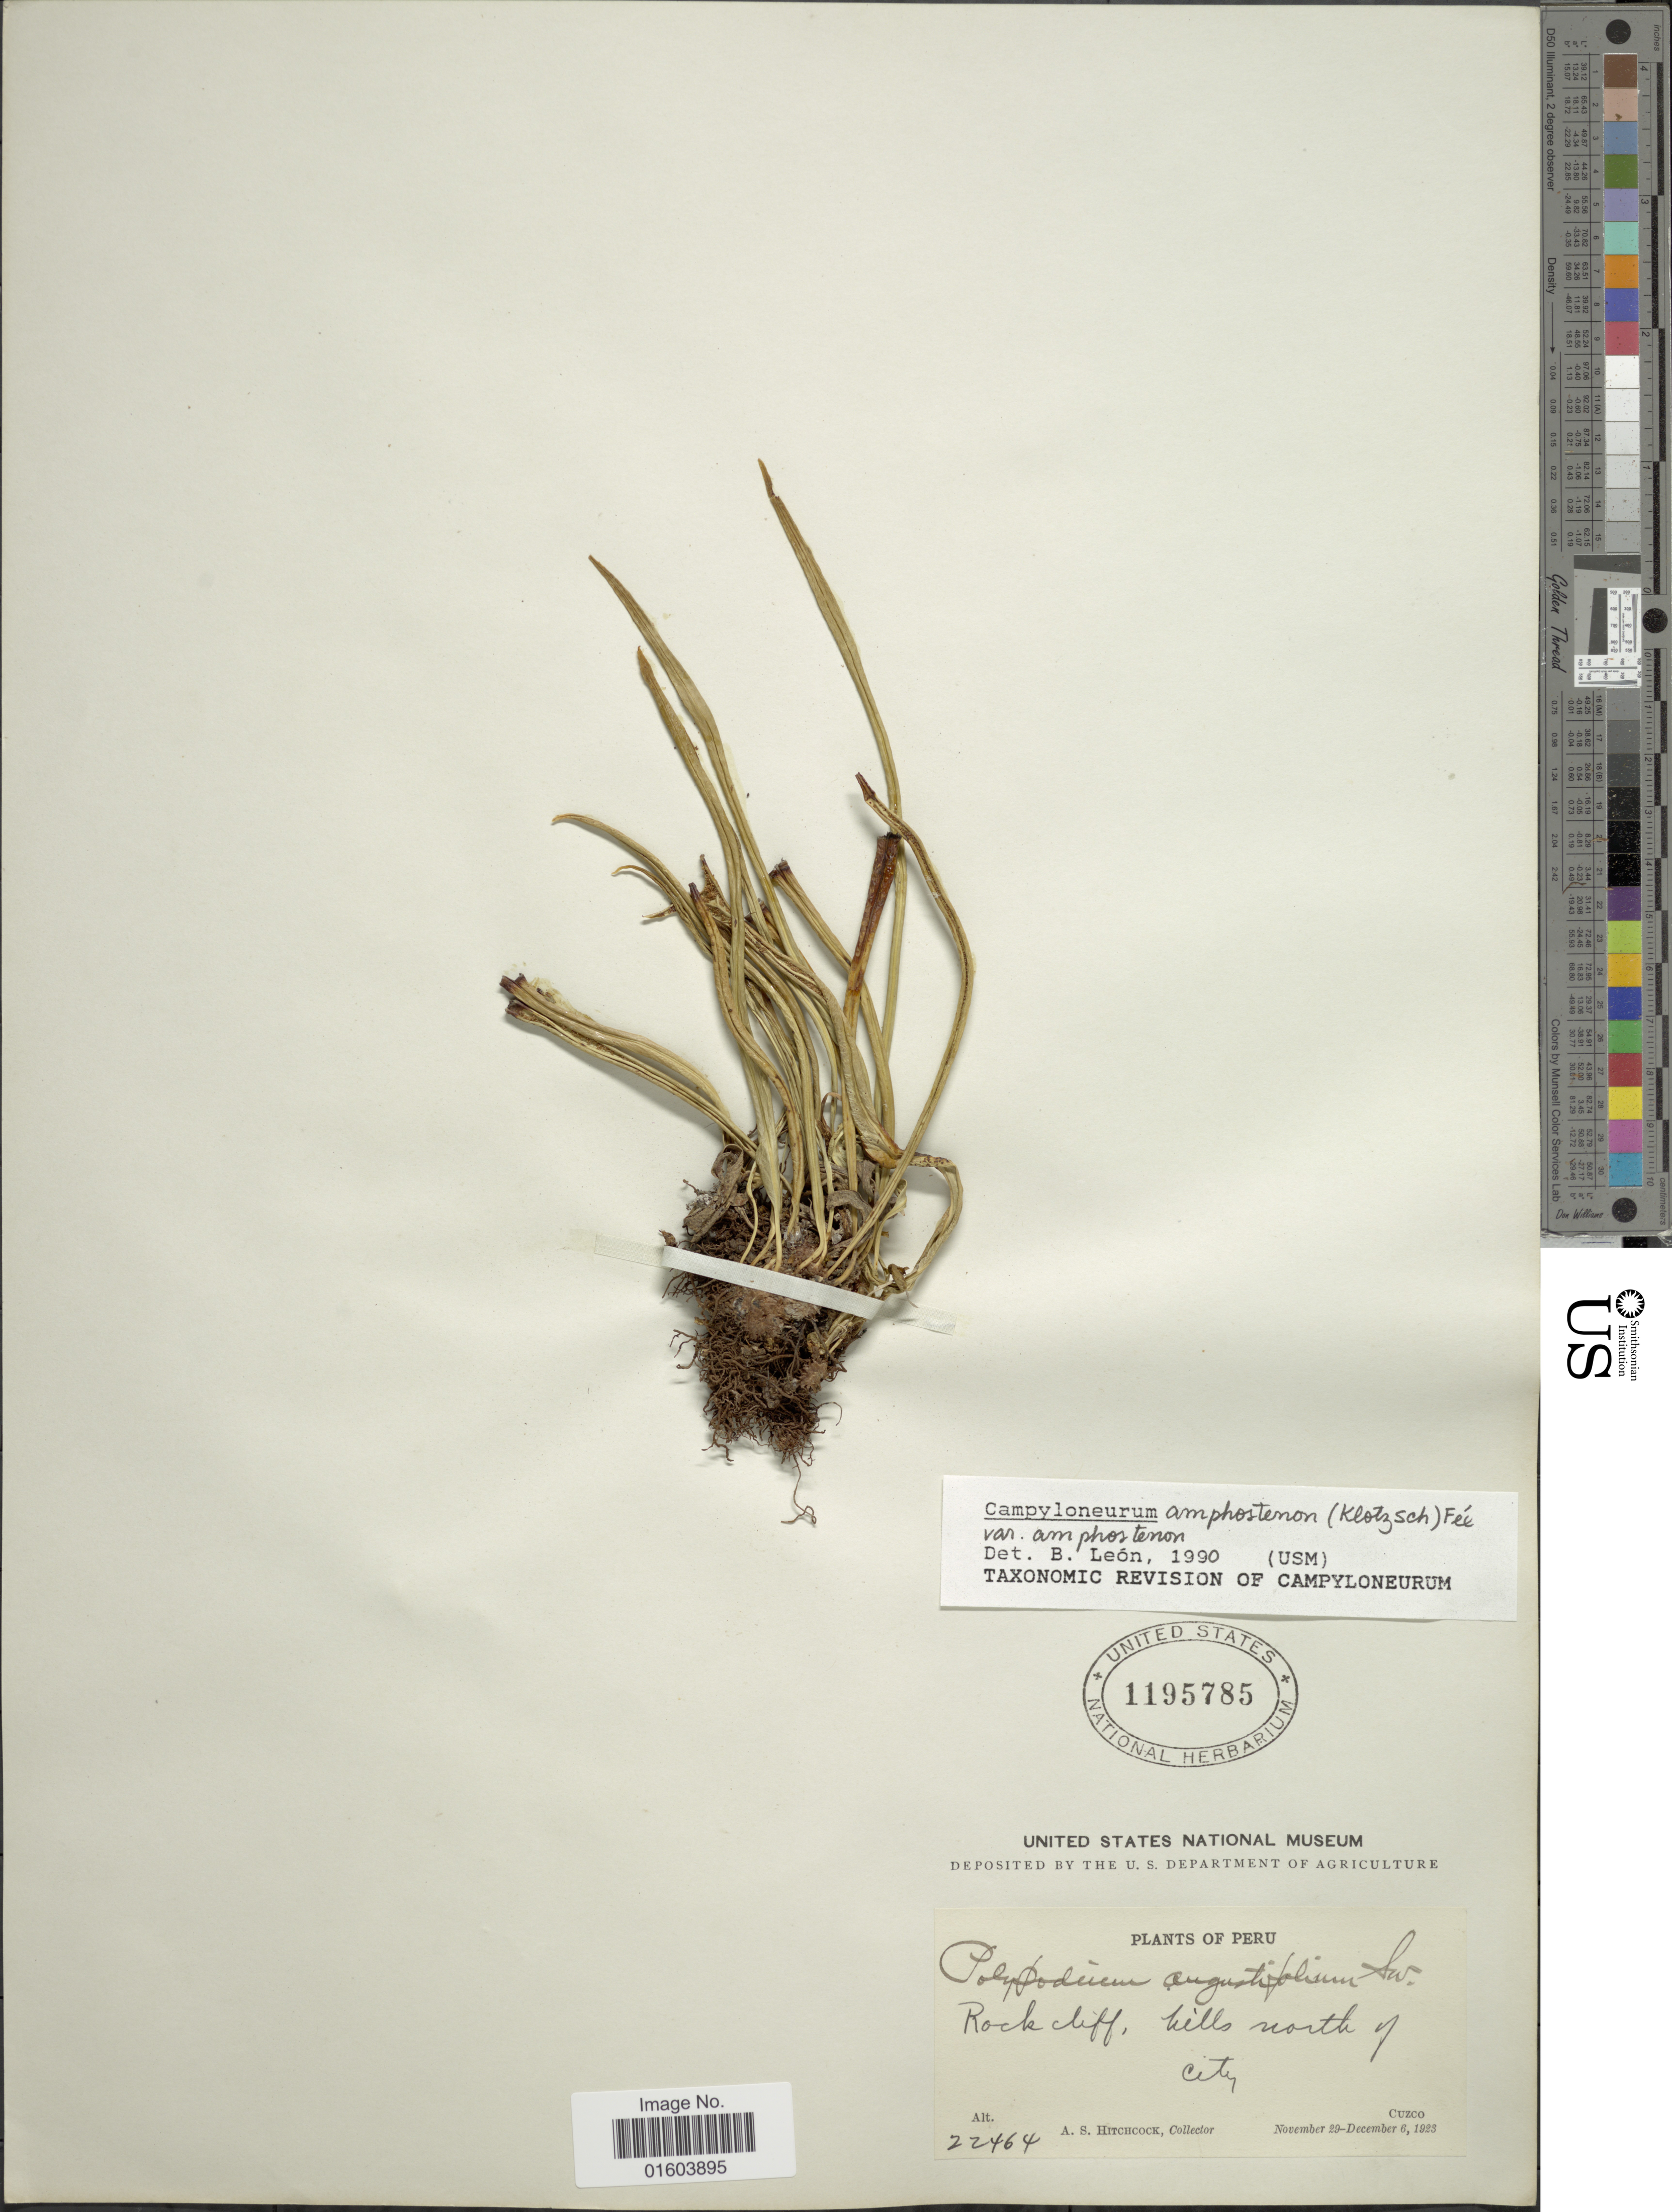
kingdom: Plantae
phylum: Tracheophyta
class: Polypodiopsida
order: Polypodiales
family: Polypodiaceae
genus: Campyloneurum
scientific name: Campyloneurum amphostenon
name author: (Kunze ex Klotzsch) Fée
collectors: A. S. Hitchcock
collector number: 22464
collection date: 1923-11-29/1923-12-06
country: Peru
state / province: Cusco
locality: Peru, hills north of city, Cuzco.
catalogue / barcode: US 1195785